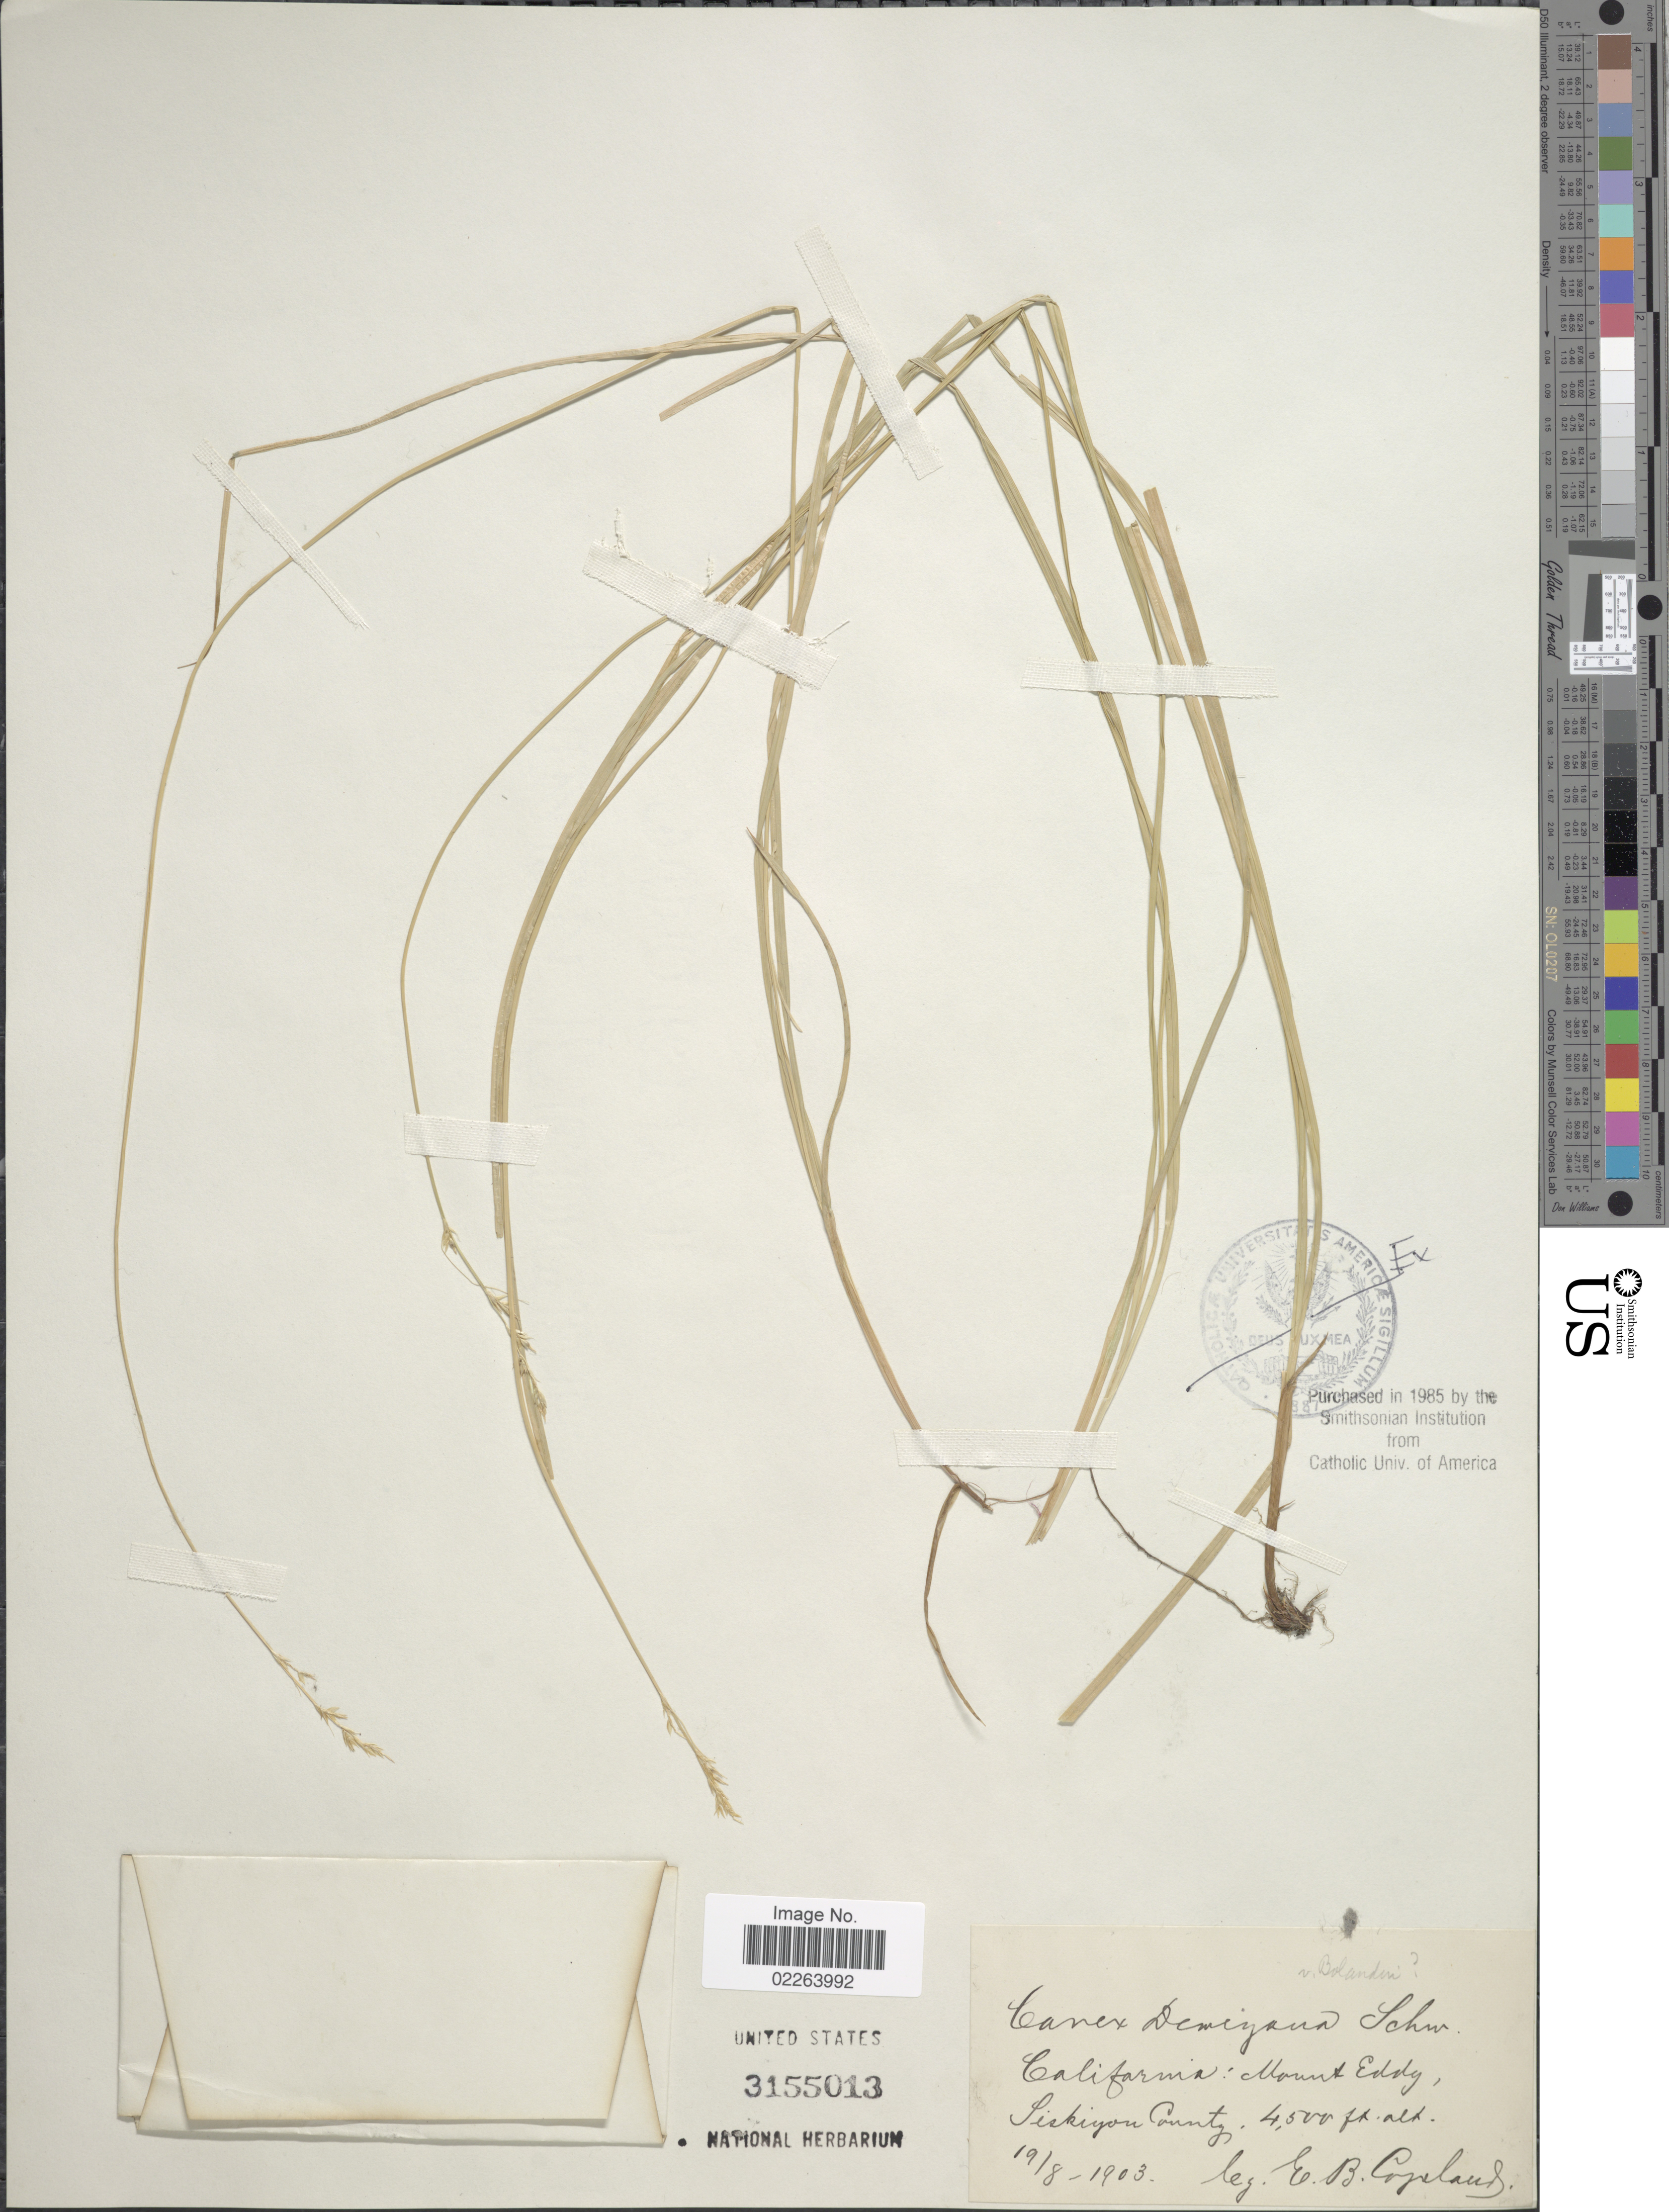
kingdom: Plantae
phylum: Tracheophyta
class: Liliopsida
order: Poales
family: Cyperaceae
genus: Carex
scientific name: Carex deweyana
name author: Schwein.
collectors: E. B. Copeland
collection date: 1903-08-19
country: United States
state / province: California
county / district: Siskiyou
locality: Mount Eddy, Siskiyou County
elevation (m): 1372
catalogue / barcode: US 3155013